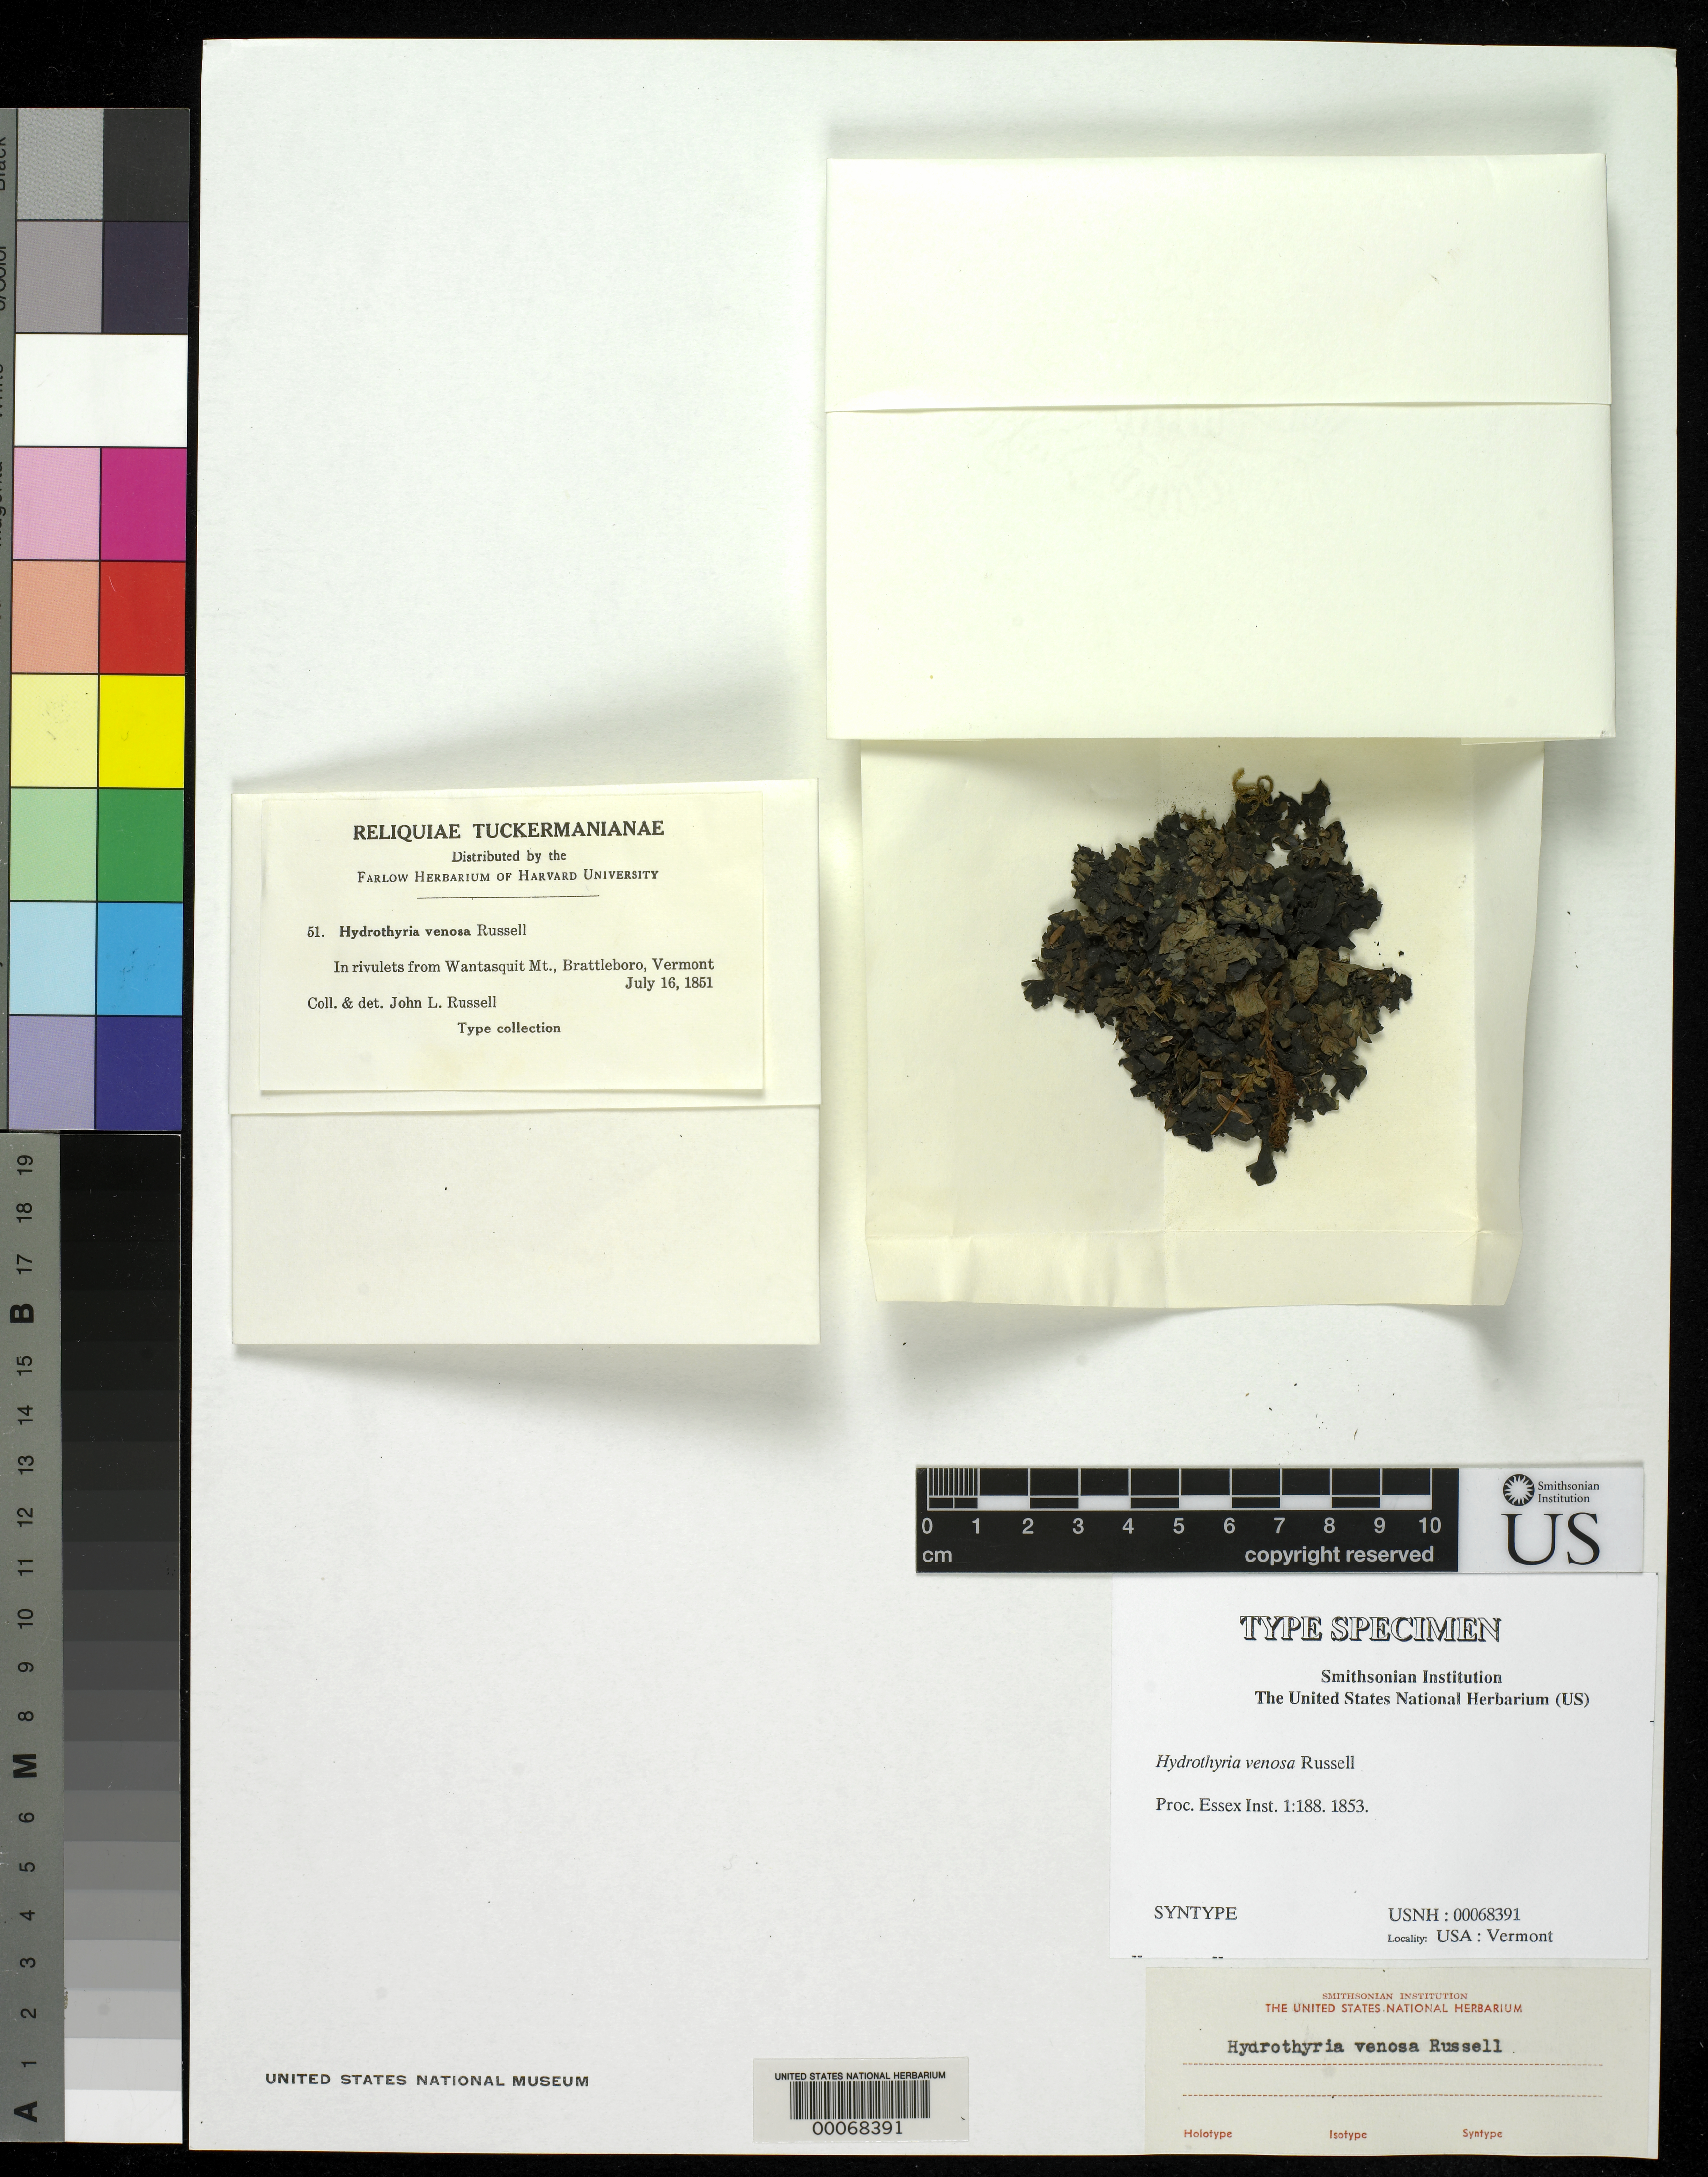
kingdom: Fungi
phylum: Ascomycota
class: Lecanoromycetes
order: Peltigerales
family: Peltigeraceae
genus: Hydrothyria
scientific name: Hydrothyria venosa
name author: J.L. Russell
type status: Syntype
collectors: J. L. Russell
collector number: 51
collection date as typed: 16 Jul 1851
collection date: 1851-07-16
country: United States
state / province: Vermont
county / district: Windham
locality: Wantasquit Mt., Brattleboro.